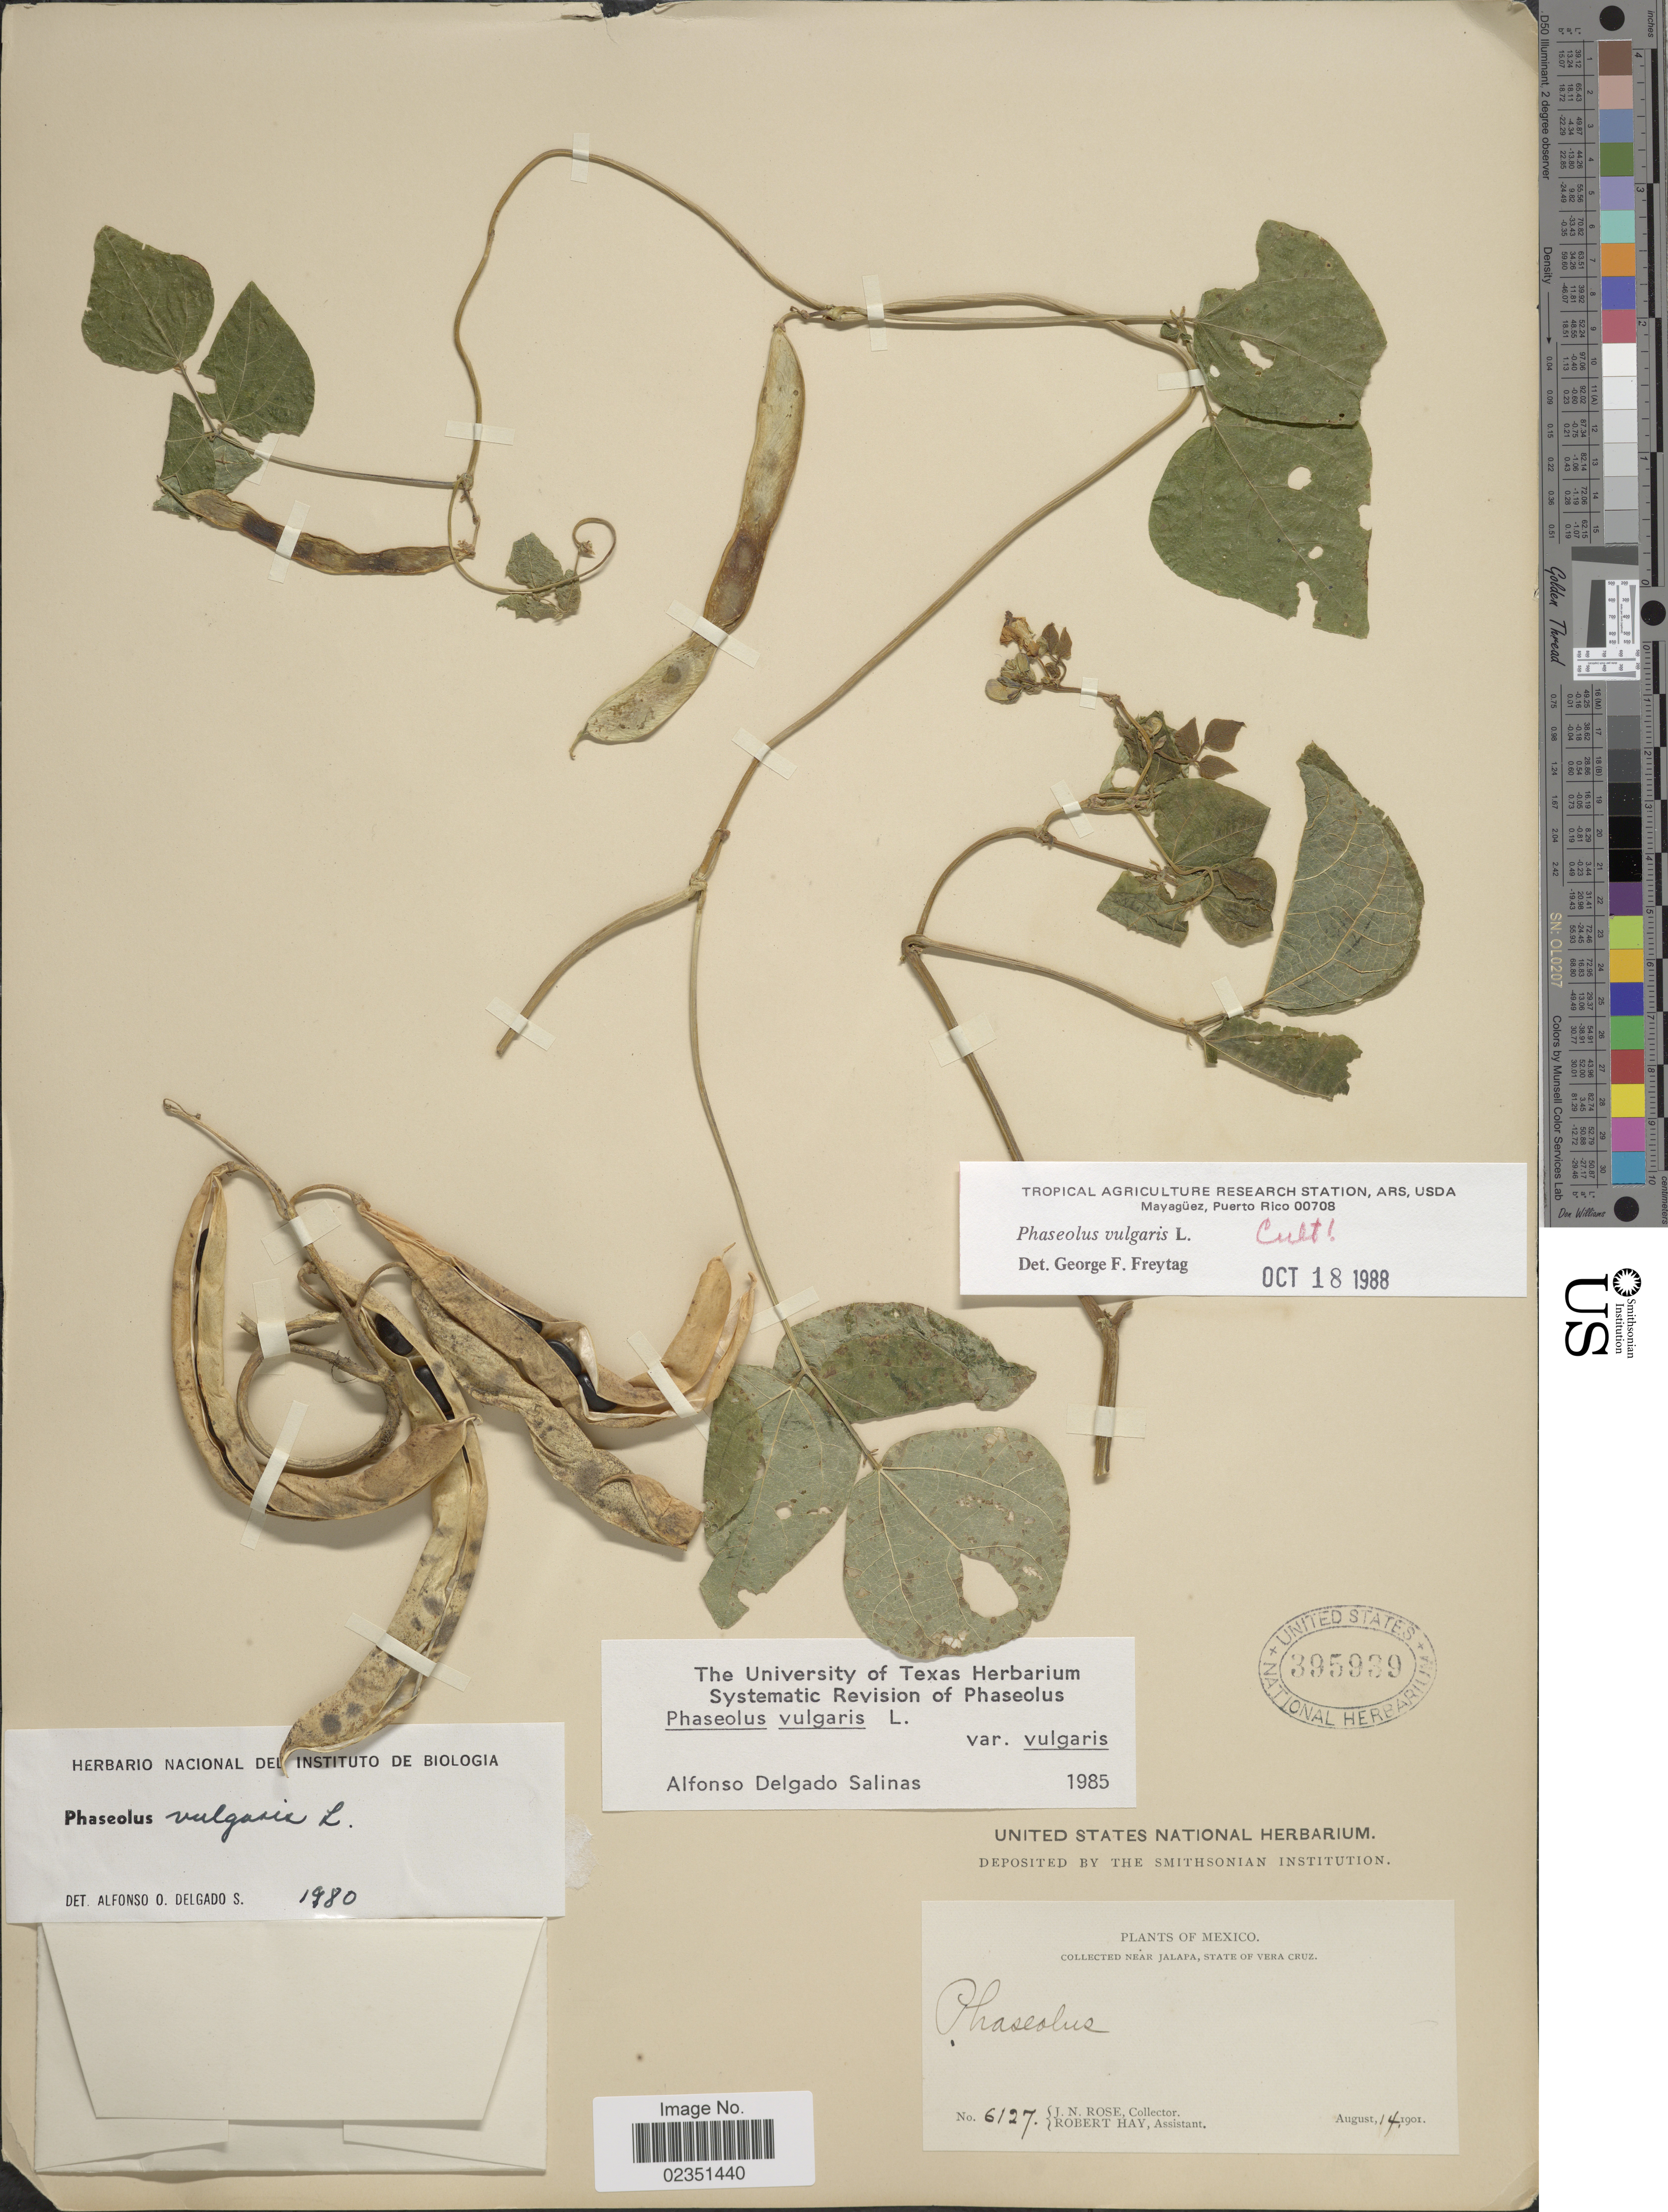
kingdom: Plantae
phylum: Tracheophyta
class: Magnoliopsida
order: Fabales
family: Fabaceae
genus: Phaseolus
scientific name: Phaseolus vulgaris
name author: L.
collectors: J. N. Rose & R. Hay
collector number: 6127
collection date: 1901-08-14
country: Mexico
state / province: Veracruz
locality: Near Jalapa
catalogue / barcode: US 395939